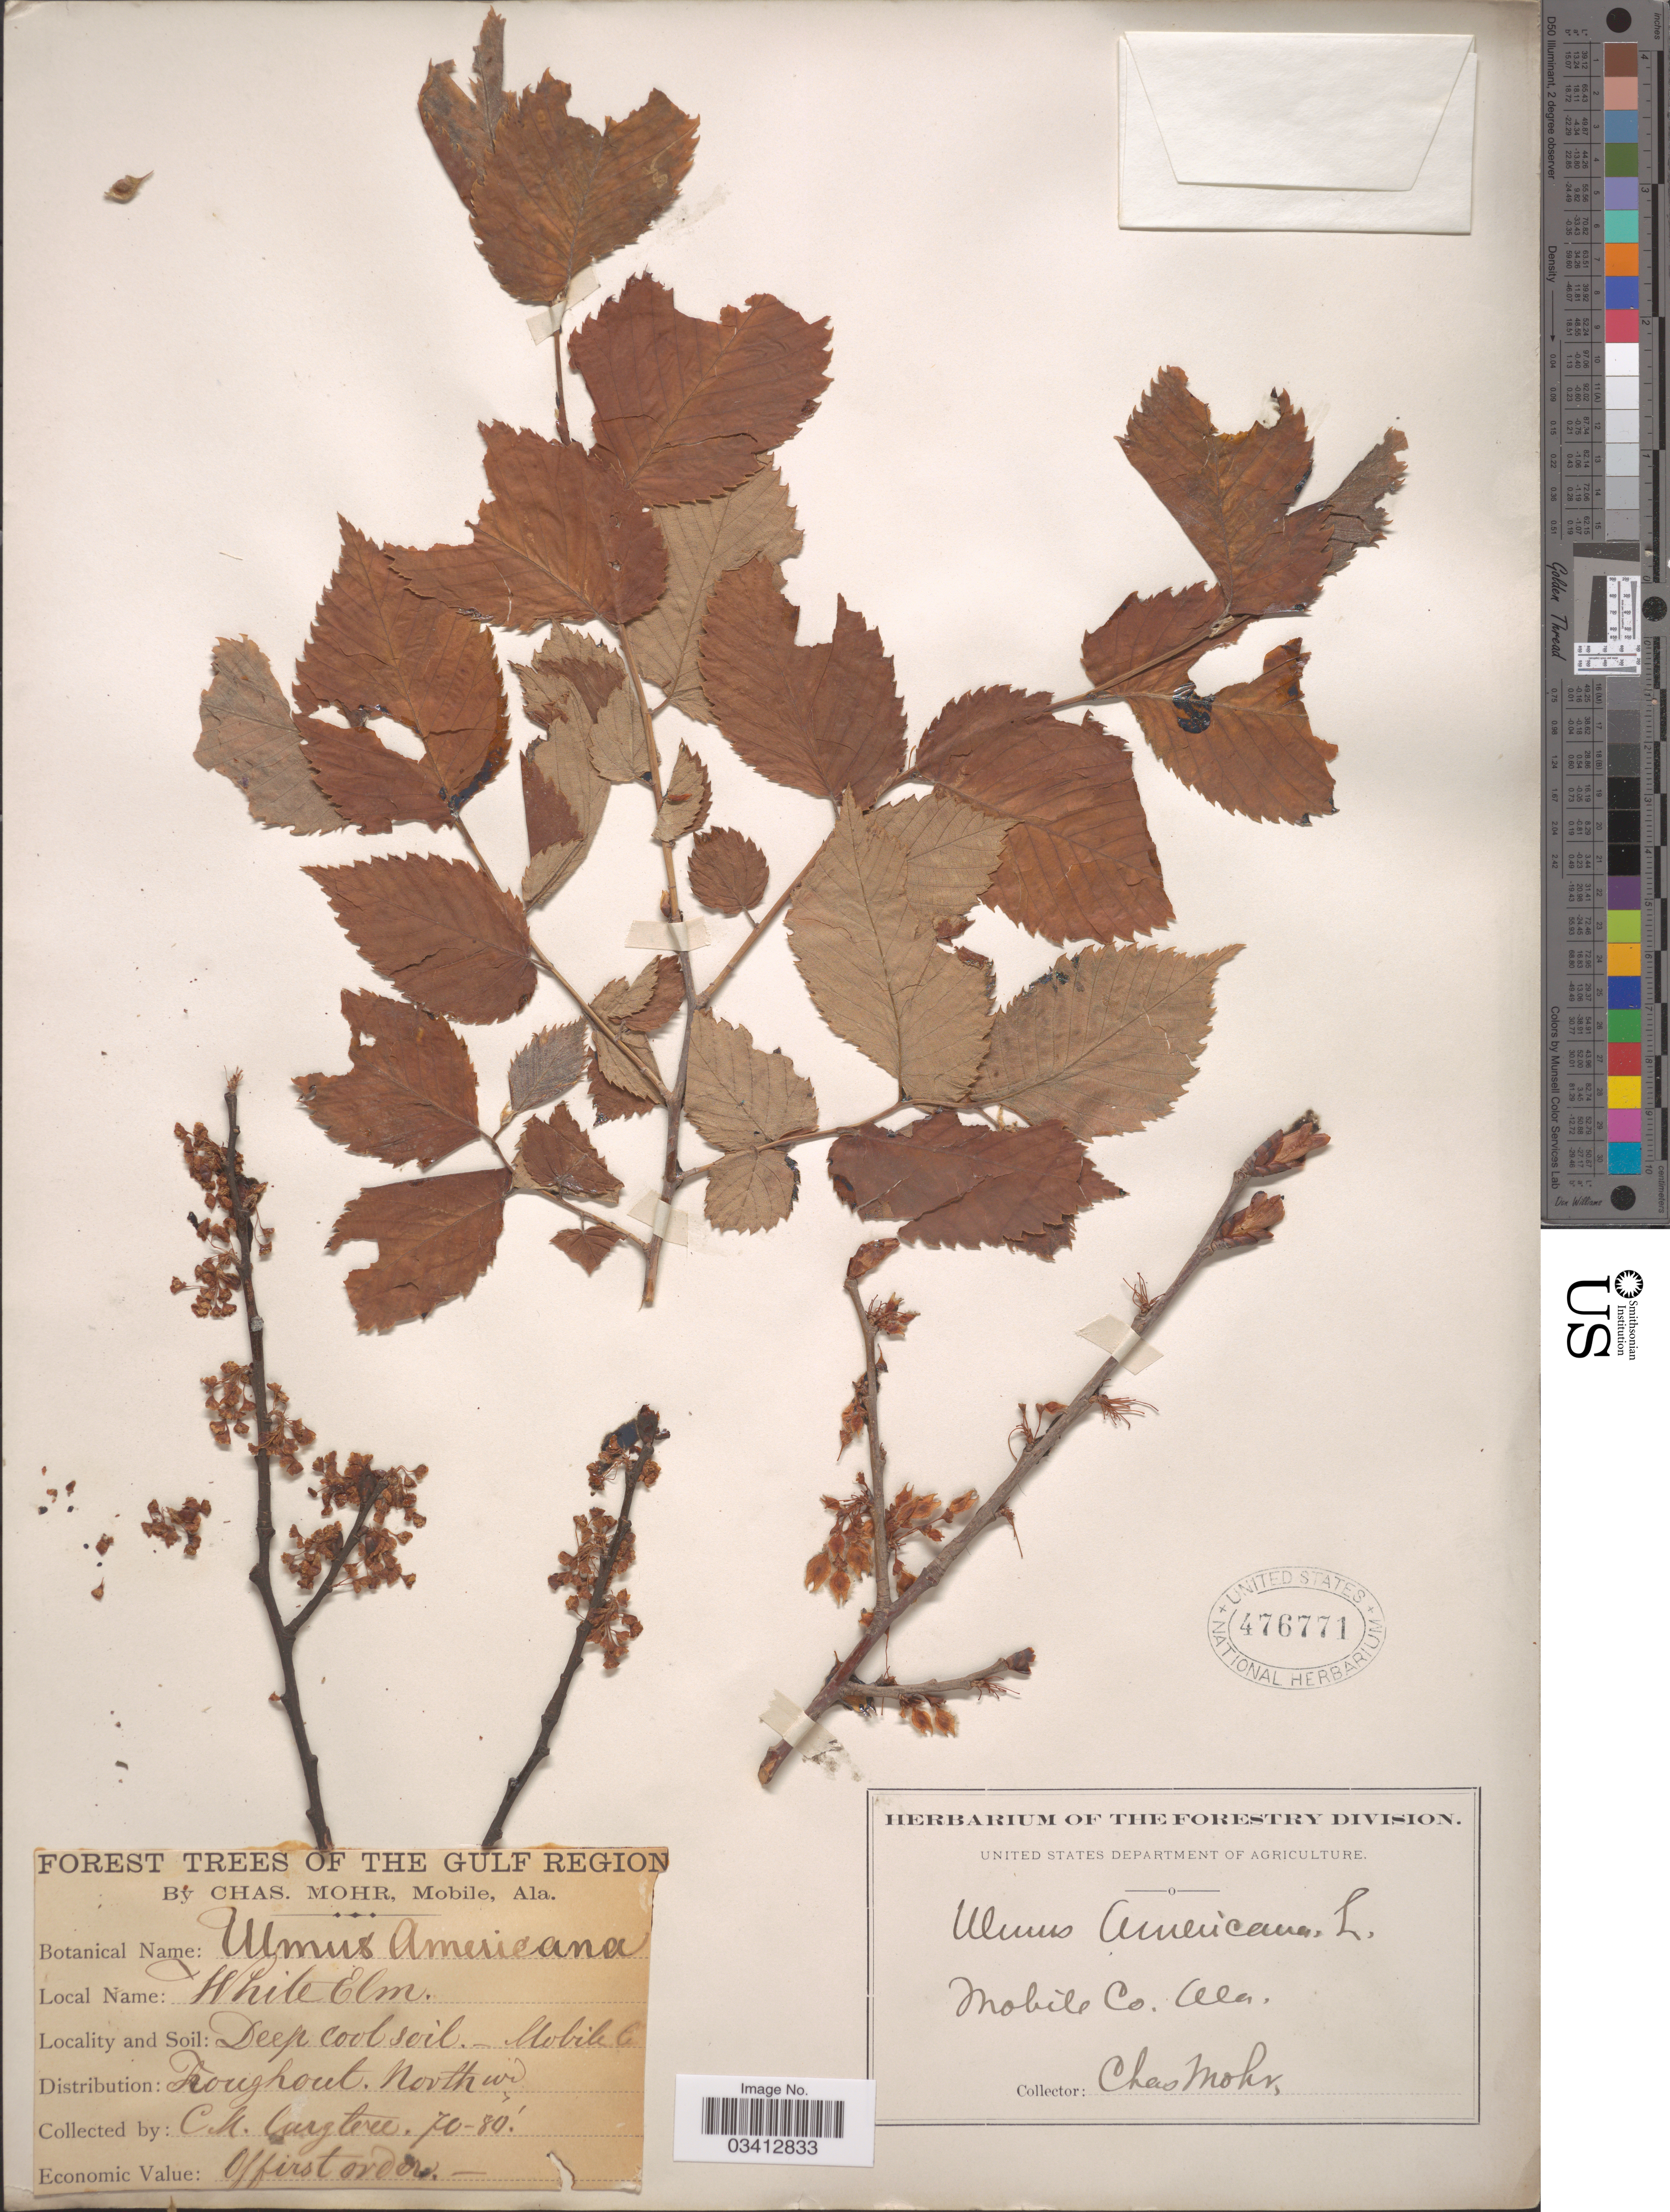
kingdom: Plantae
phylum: Tracheophyta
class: Magnoliopsida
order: Rosales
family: Ulmaceae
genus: Ulmus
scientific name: Ulmus americana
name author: L.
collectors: Mohr, C. T. (herbarium)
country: United States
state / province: Alabama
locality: The Gulf Region. Mobile Co.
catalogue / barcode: US 476771